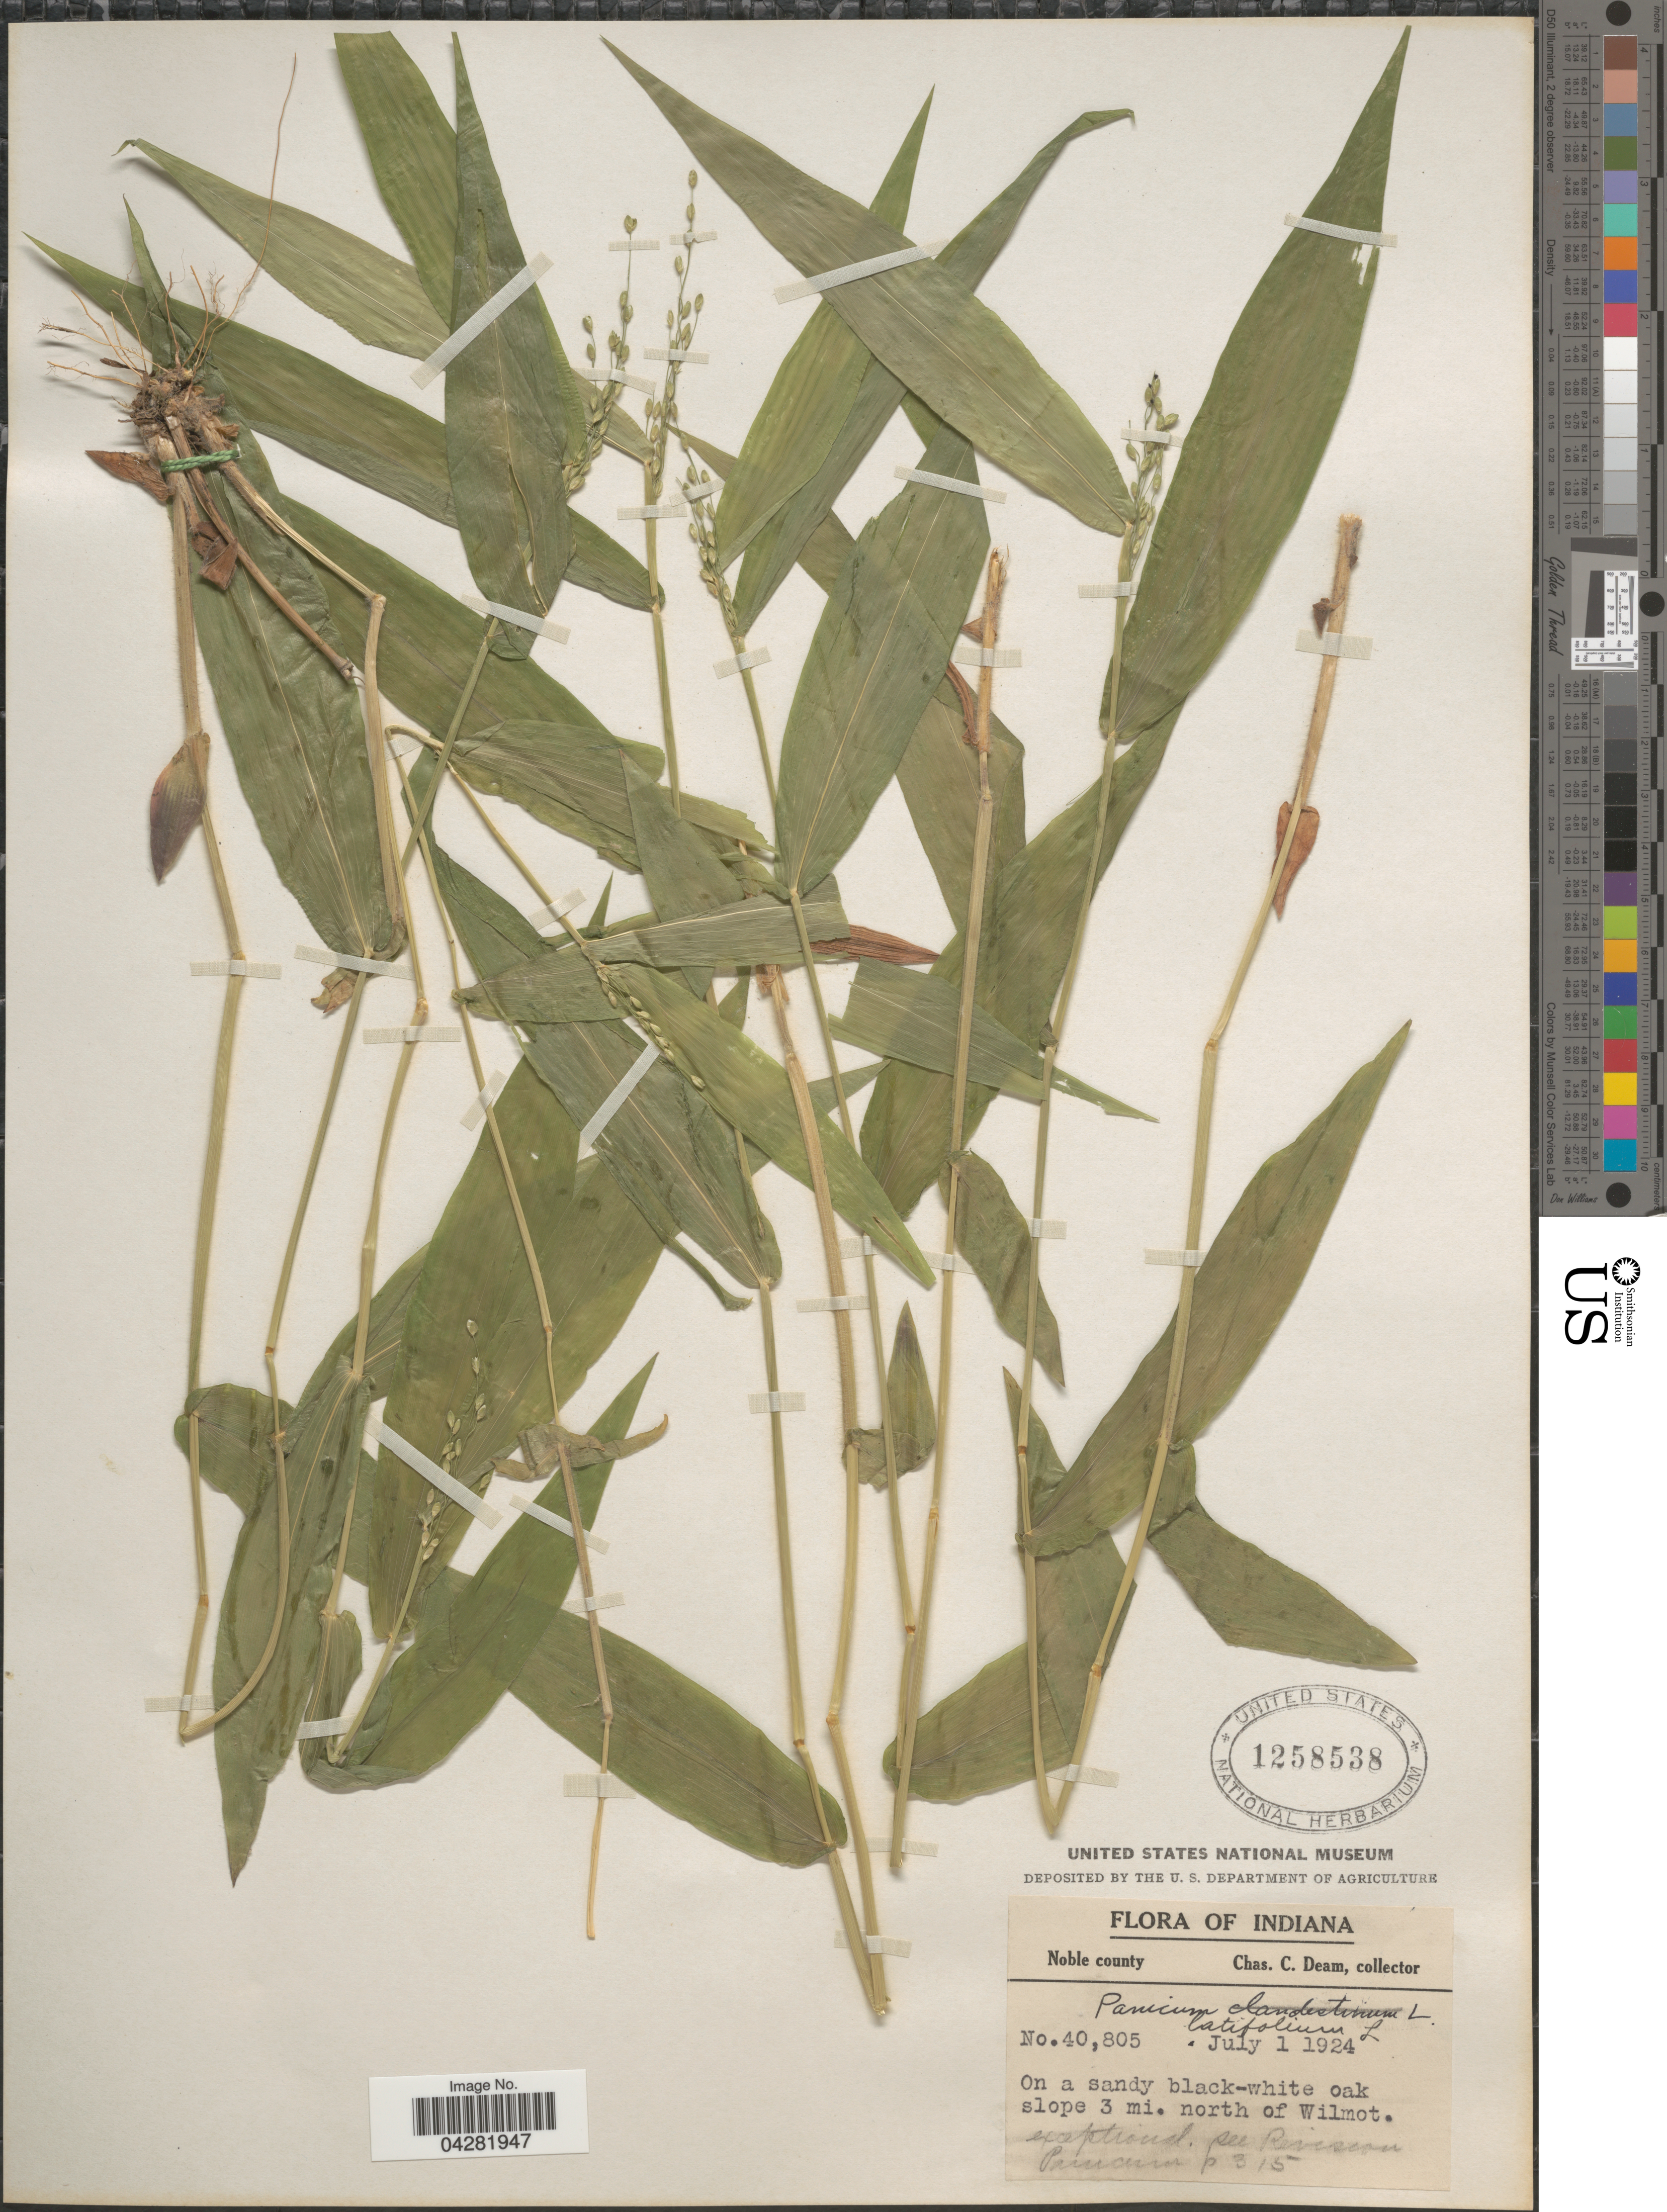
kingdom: Plantae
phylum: Tracheophyta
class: Liliopsida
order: Poales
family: Poaceae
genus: Dichanthelium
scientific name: Dichanthelium latifolium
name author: (L.) Harvill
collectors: C. C. Deam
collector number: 40805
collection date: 1924-07-01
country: United States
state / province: Indiana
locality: Noble county. Slope 3 mi. north of Wilmot.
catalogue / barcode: US 1258538